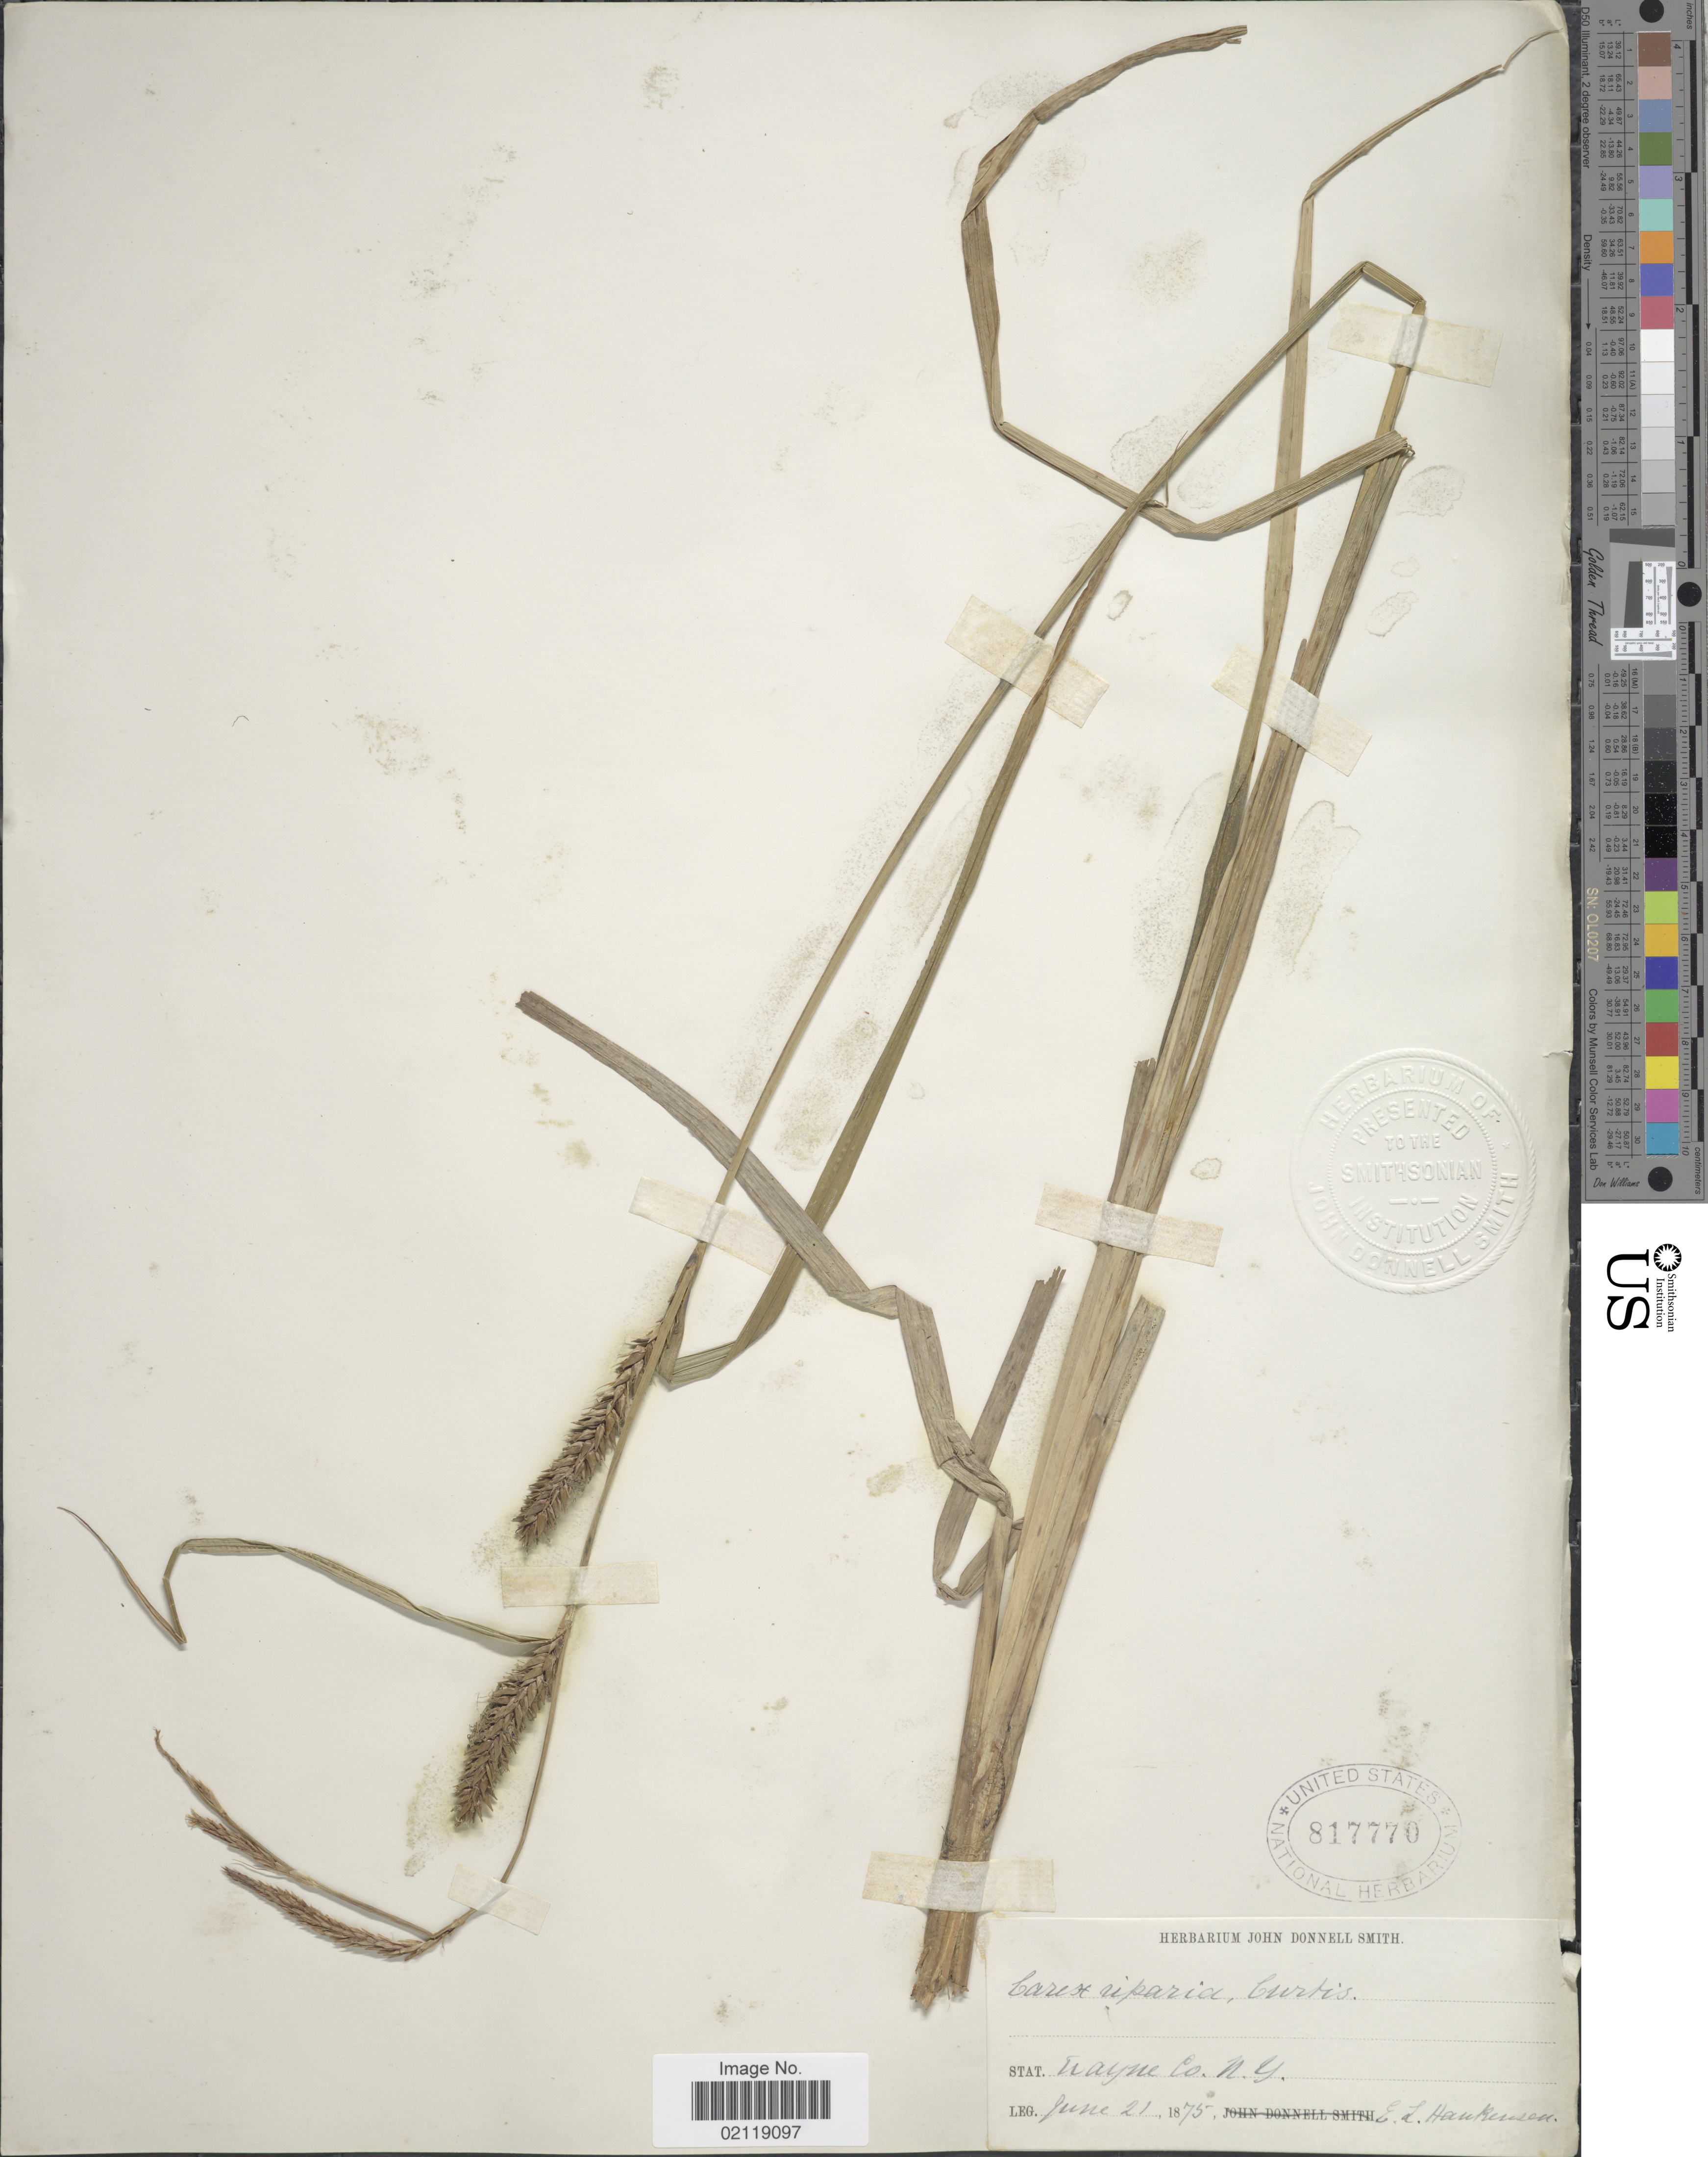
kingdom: Plantae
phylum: Tracheophyta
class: Liliopsida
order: Poales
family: Cyperaceae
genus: Carex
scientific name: Carex lacustris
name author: Willd.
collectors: E. Hankenson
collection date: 1875-06-21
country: United States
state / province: New York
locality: Wayne Co. N. Y.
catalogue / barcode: US 817770